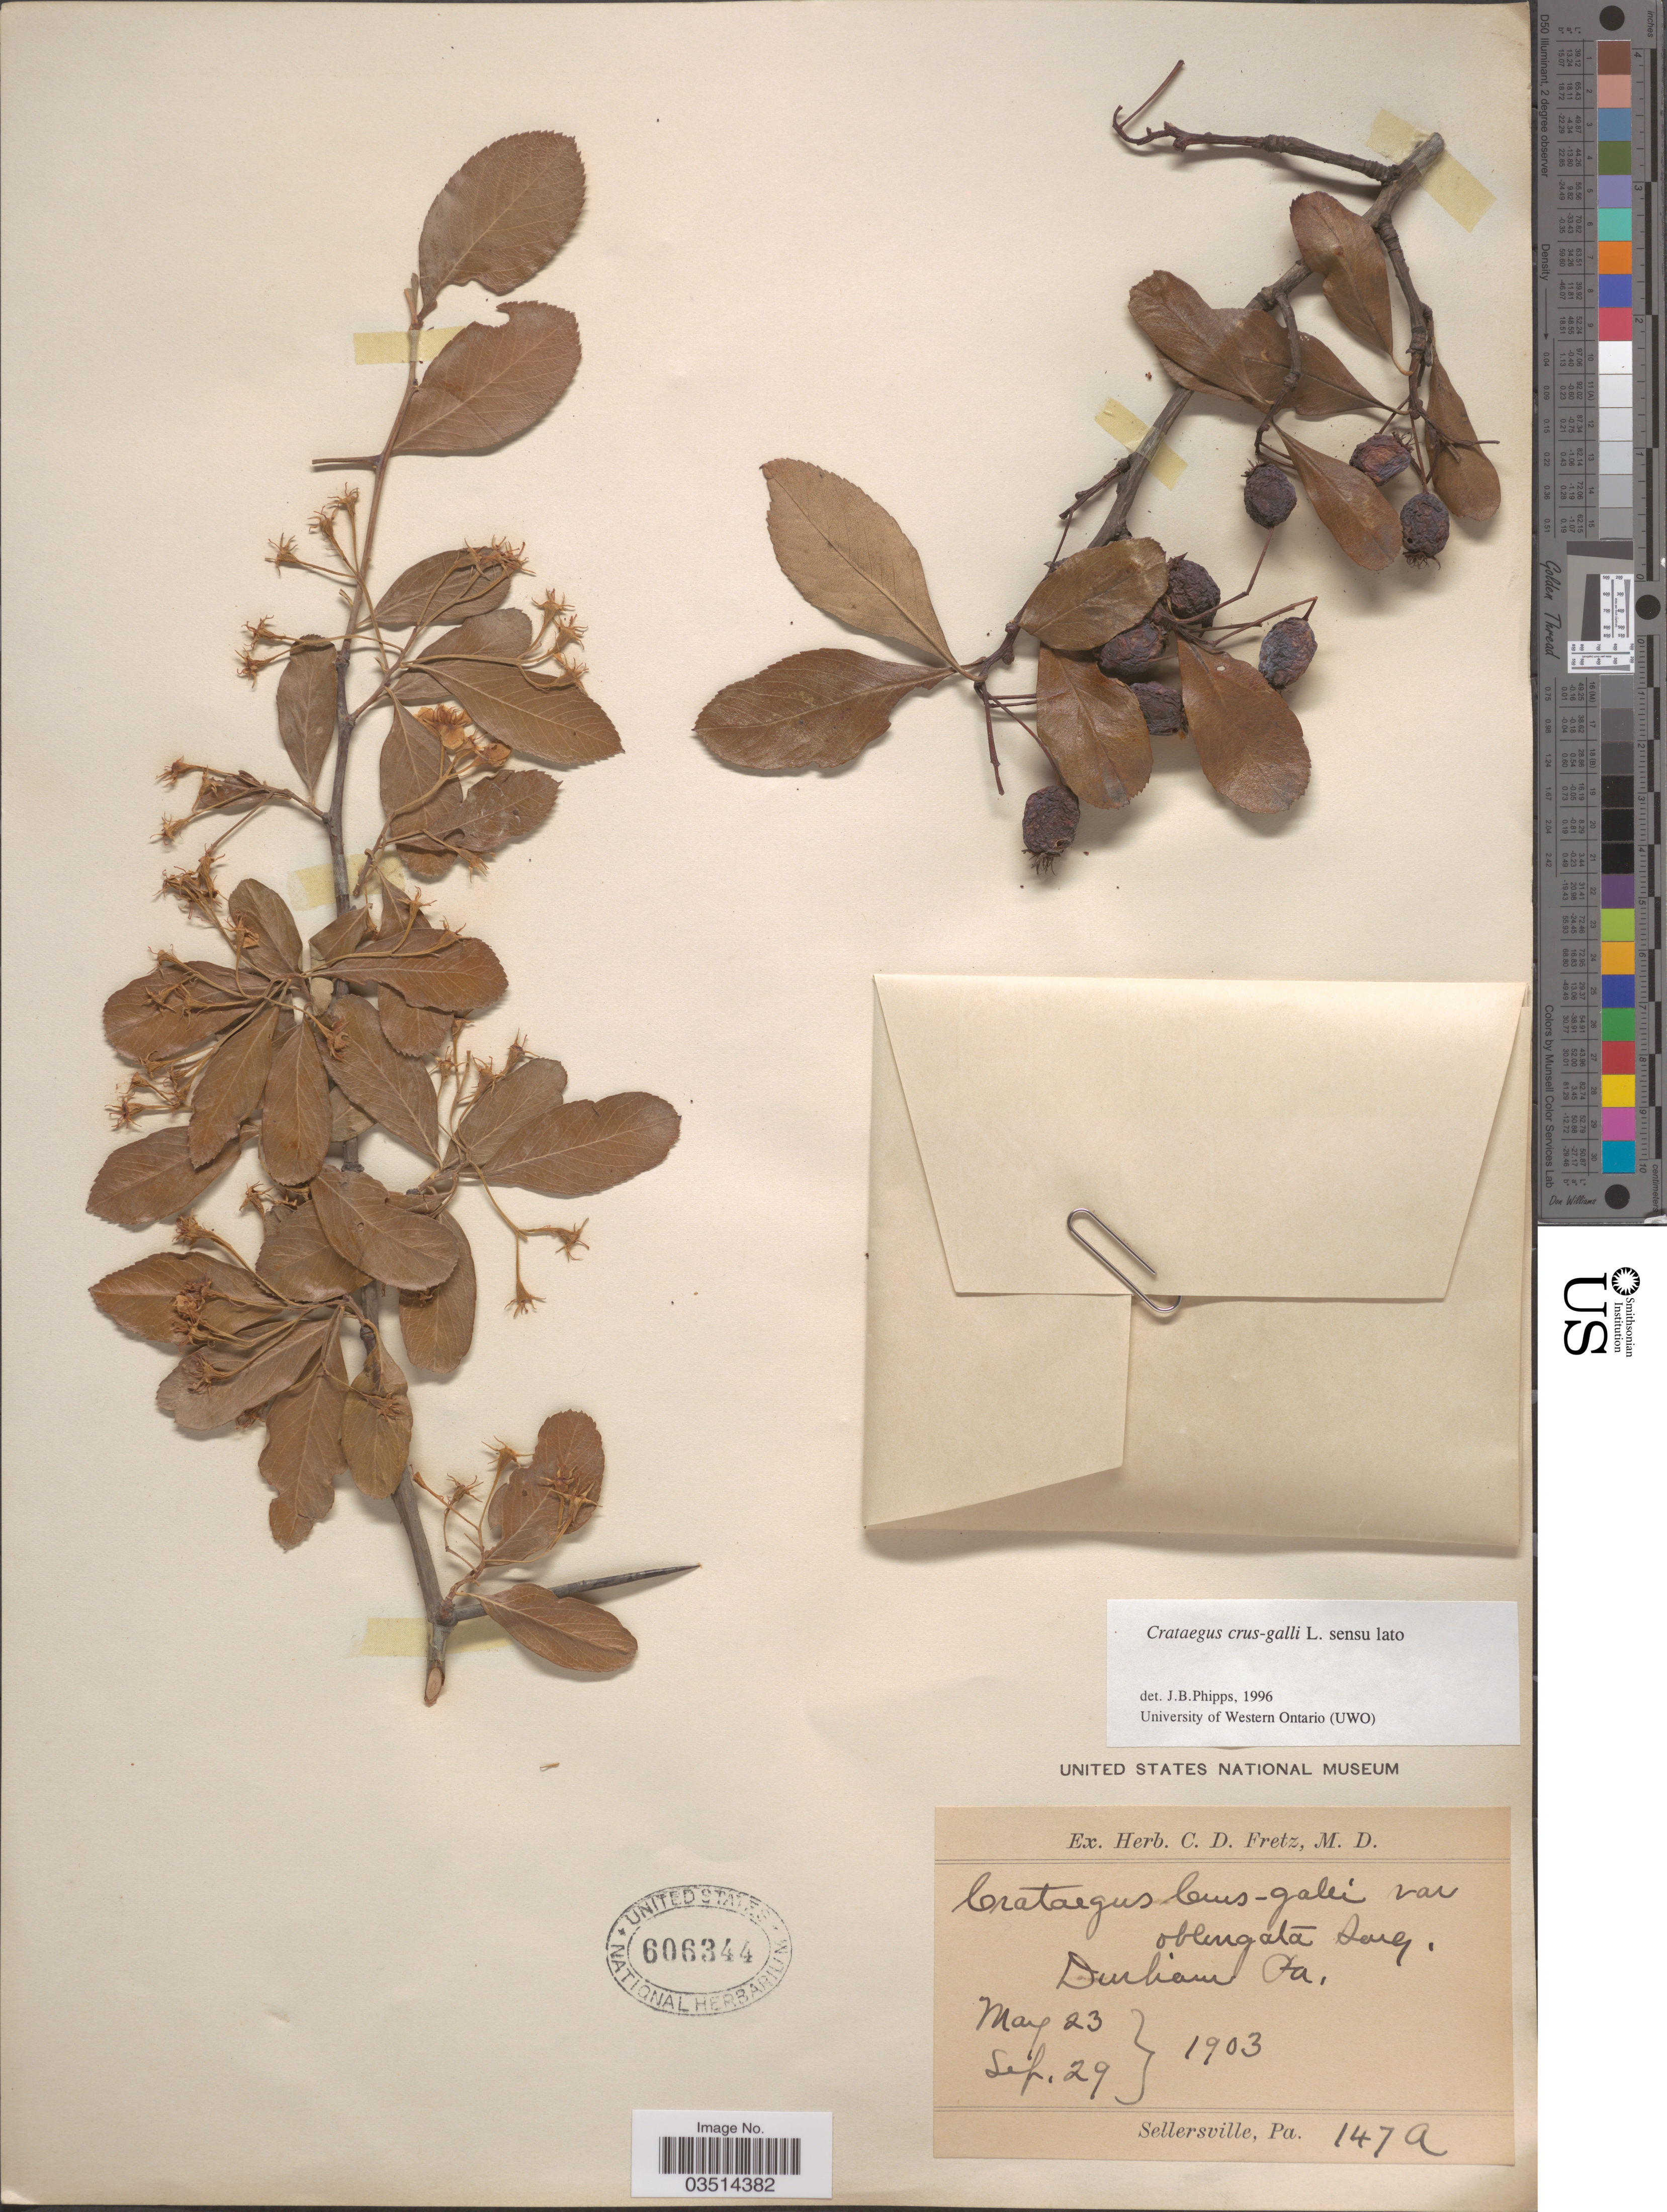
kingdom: Plantae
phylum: Tracheophyta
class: Magnoliopsida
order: Rosales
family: Rosaceae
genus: Crataegus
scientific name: Crataegus crus-galli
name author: L.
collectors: ex herb. C.D. Fretz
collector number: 147a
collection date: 1903-05-23/1903-09-29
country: United States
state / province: Pennsylvania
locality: Durham.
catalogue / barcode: US 606344